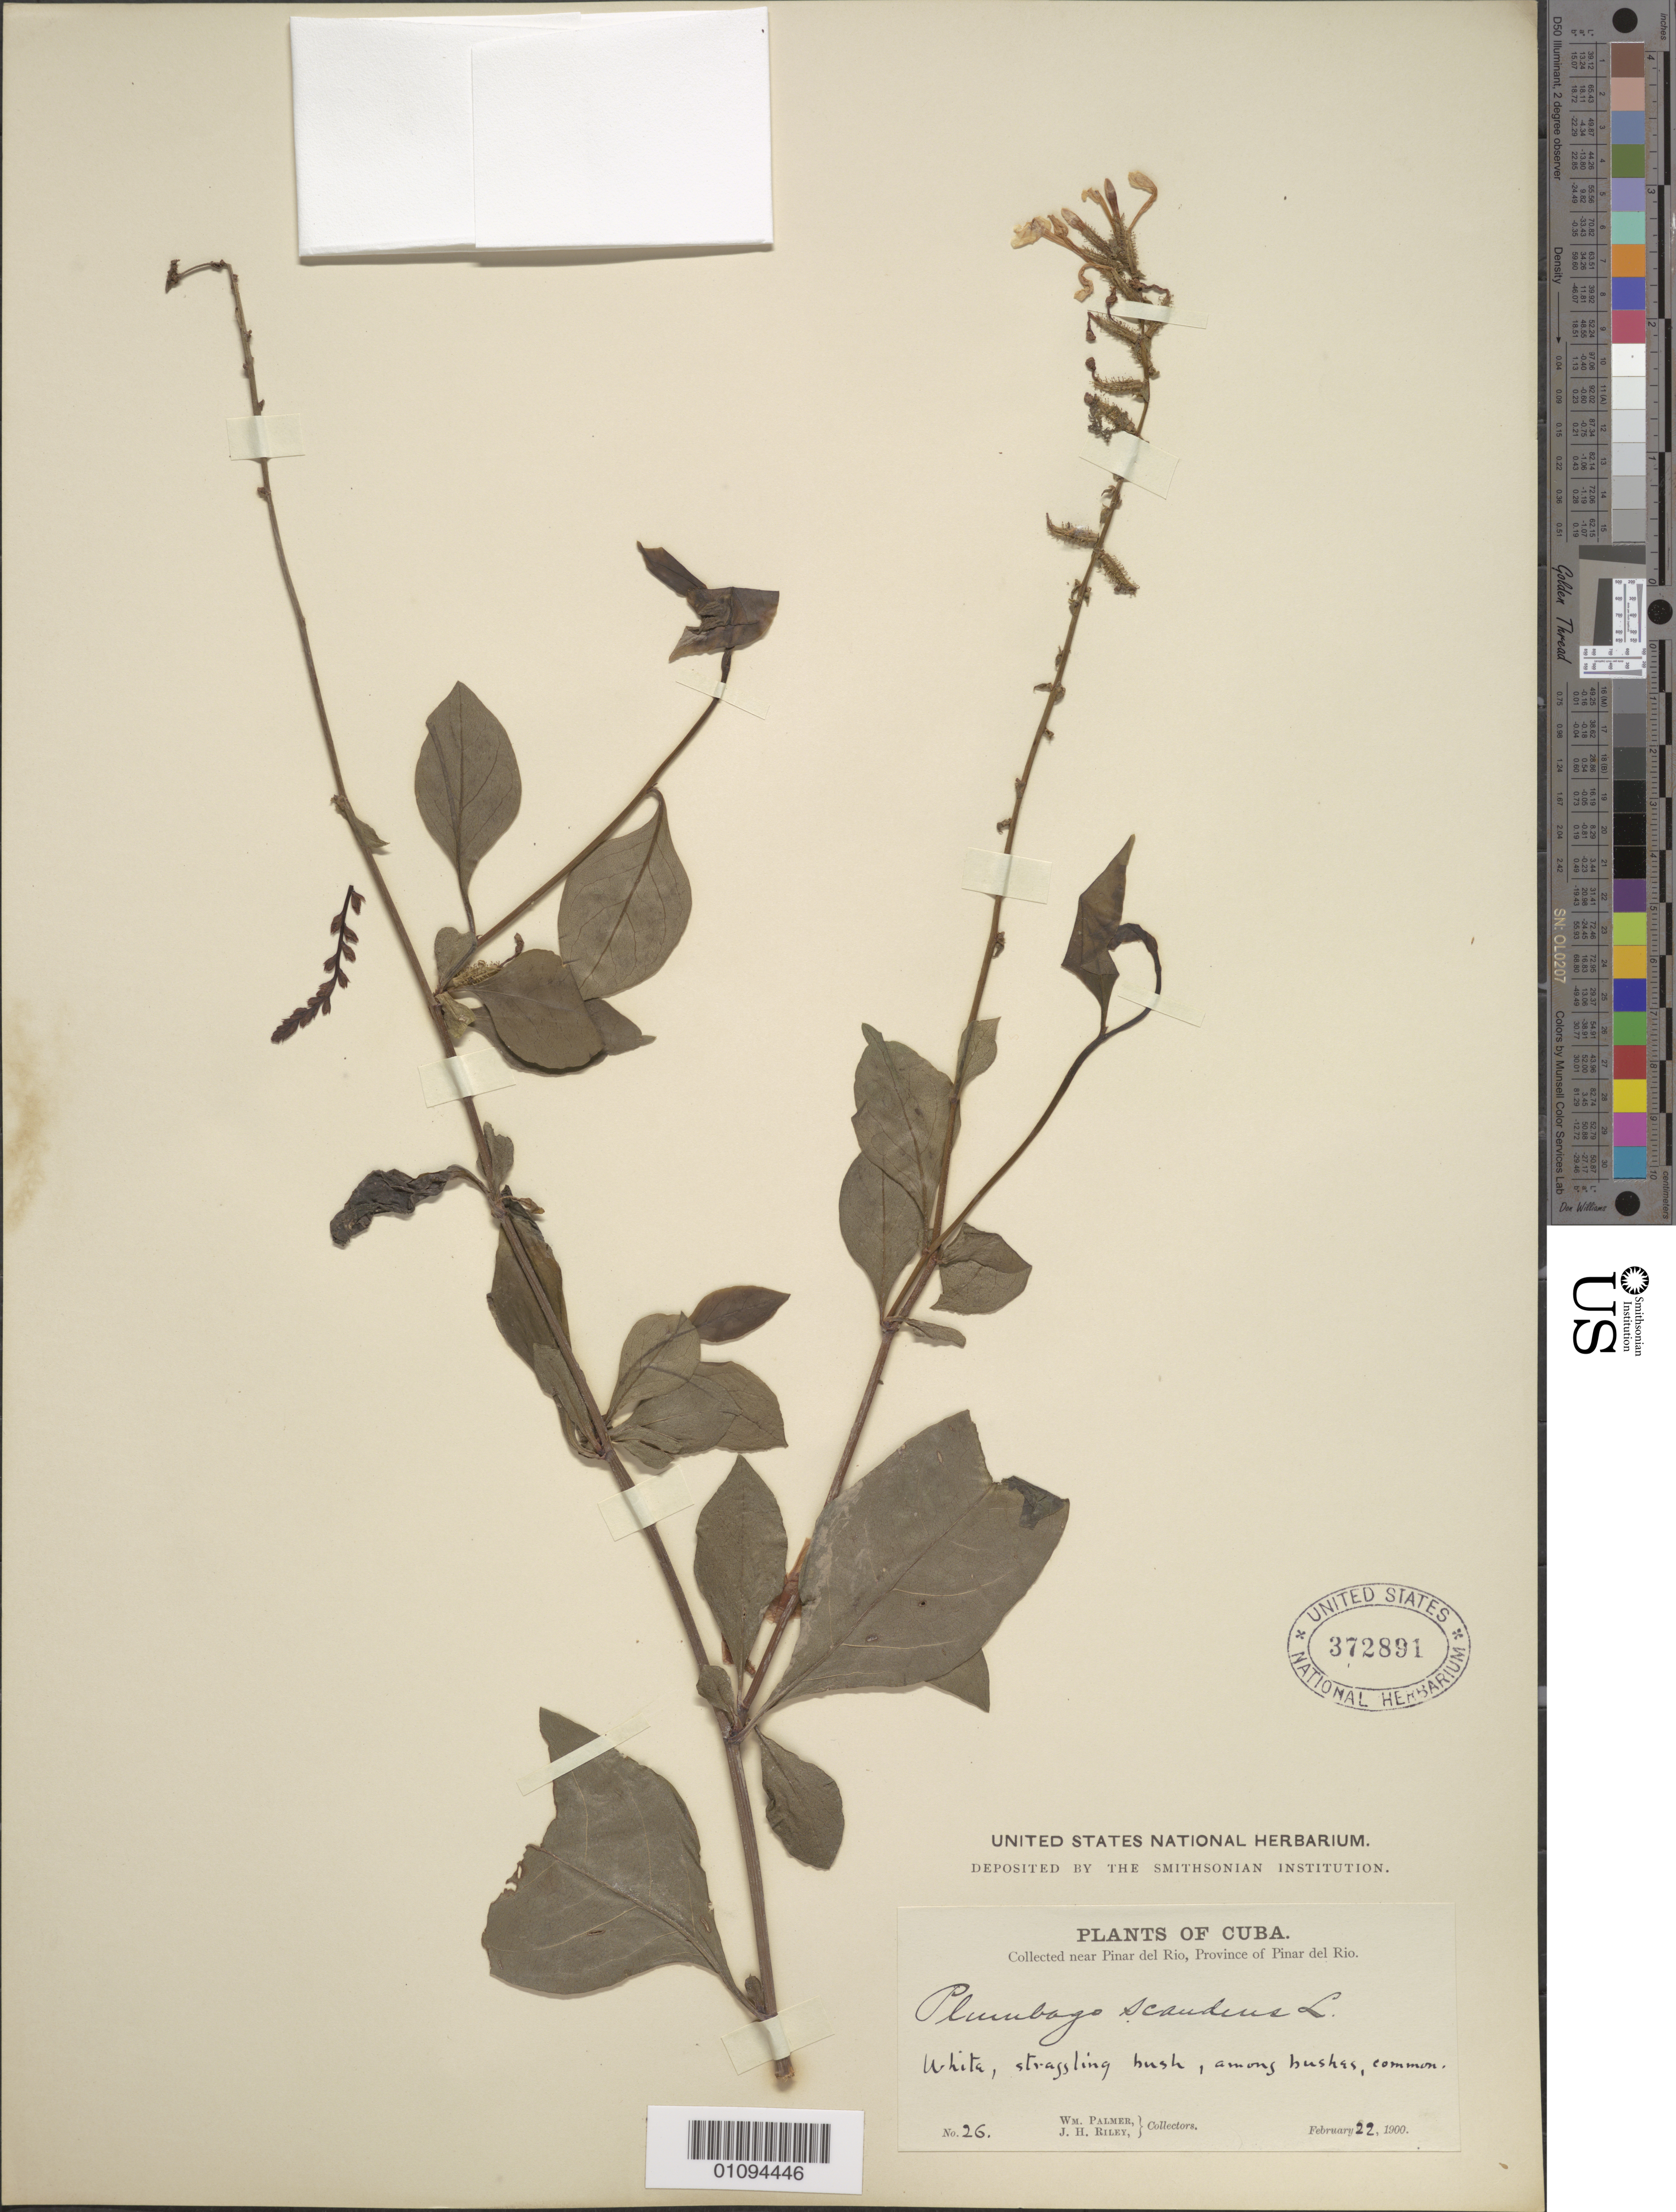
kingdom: Plantae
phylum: Tracheophyta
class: Magnoliopsida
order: Caryophyllales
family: Plumbaginaceae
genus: Plumbago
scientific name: Plumbago scandens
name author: L.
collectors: W. Palmer & J. H. Riley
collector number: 26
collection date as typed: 22 Feb 1900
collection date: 1900-02-22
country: Cuba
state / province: Pinar del Rio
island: Cuba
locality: Pinar del Rio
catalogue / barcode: US 372891